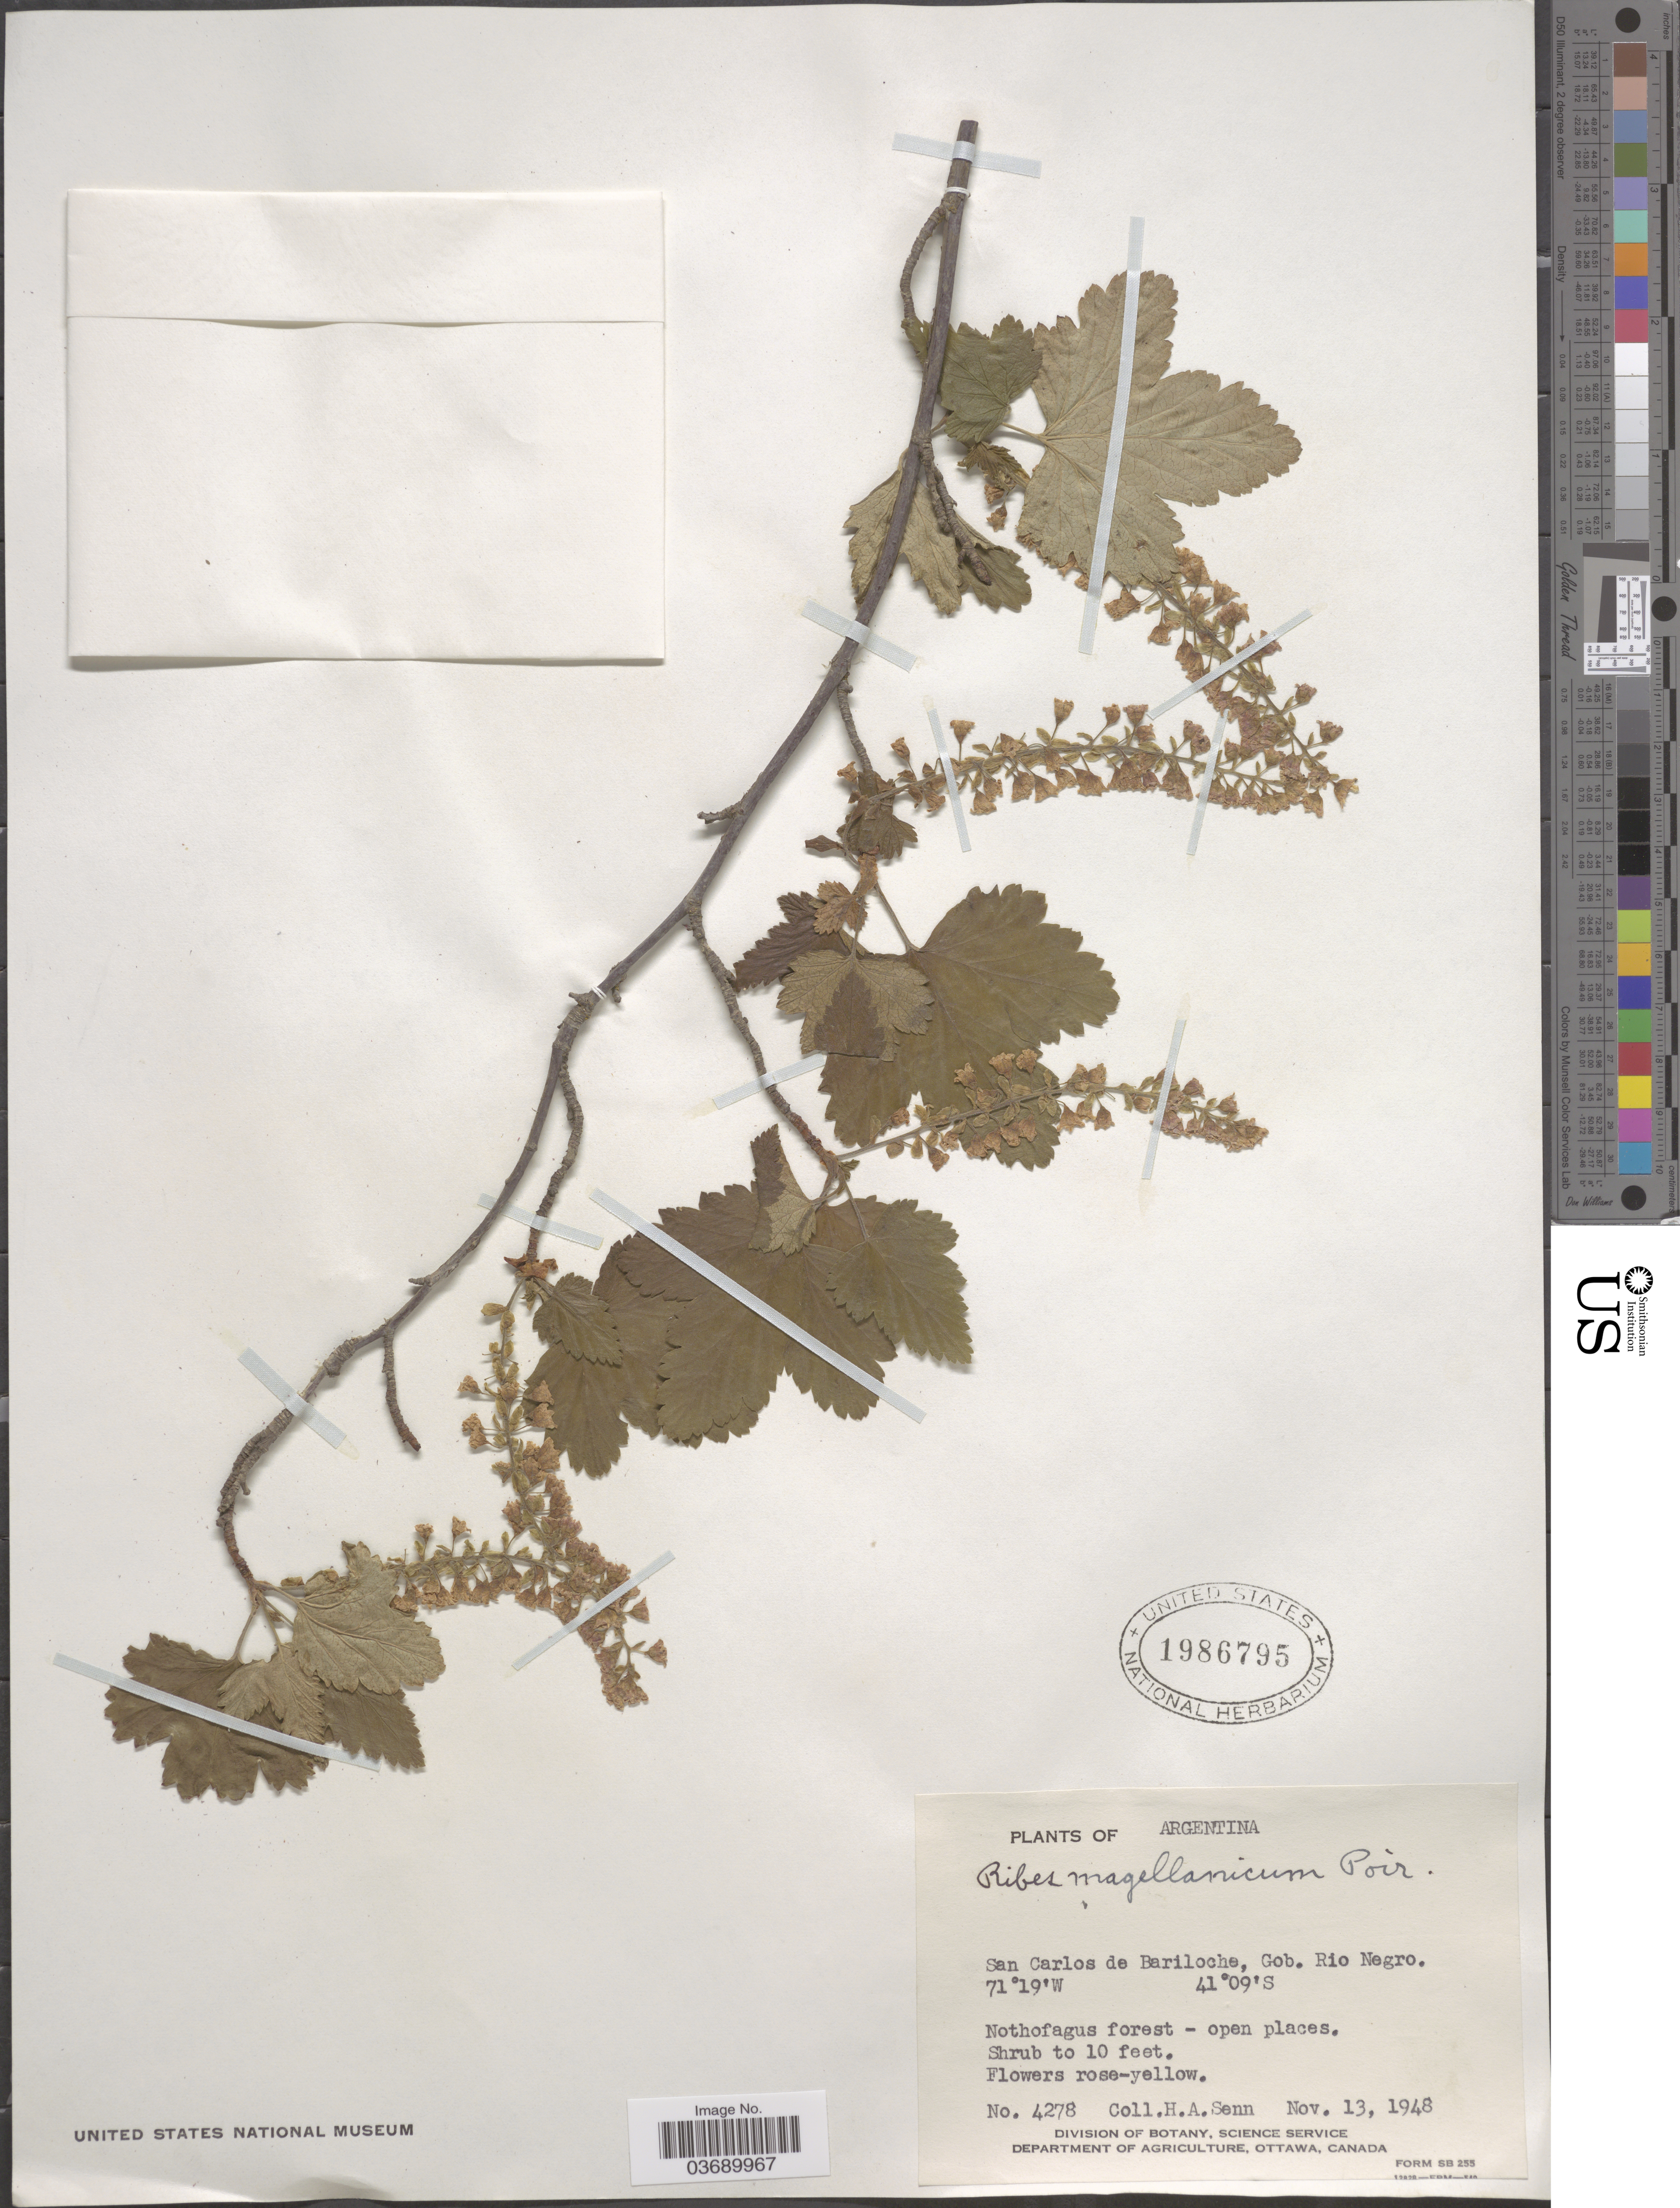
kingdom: Plantae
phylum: Tracheophyta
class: Magnoliopsida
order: Saxifragales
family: Grossulariaceae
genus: Ribes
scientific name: Ribes magellanicum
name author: Poir.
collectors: H. Senn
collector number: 4278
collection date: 1948-11-13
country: Argentina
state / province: Rio Negro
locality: San Carlos de Bariloche, Gob. Rio Negro.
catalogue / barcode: US 1986795